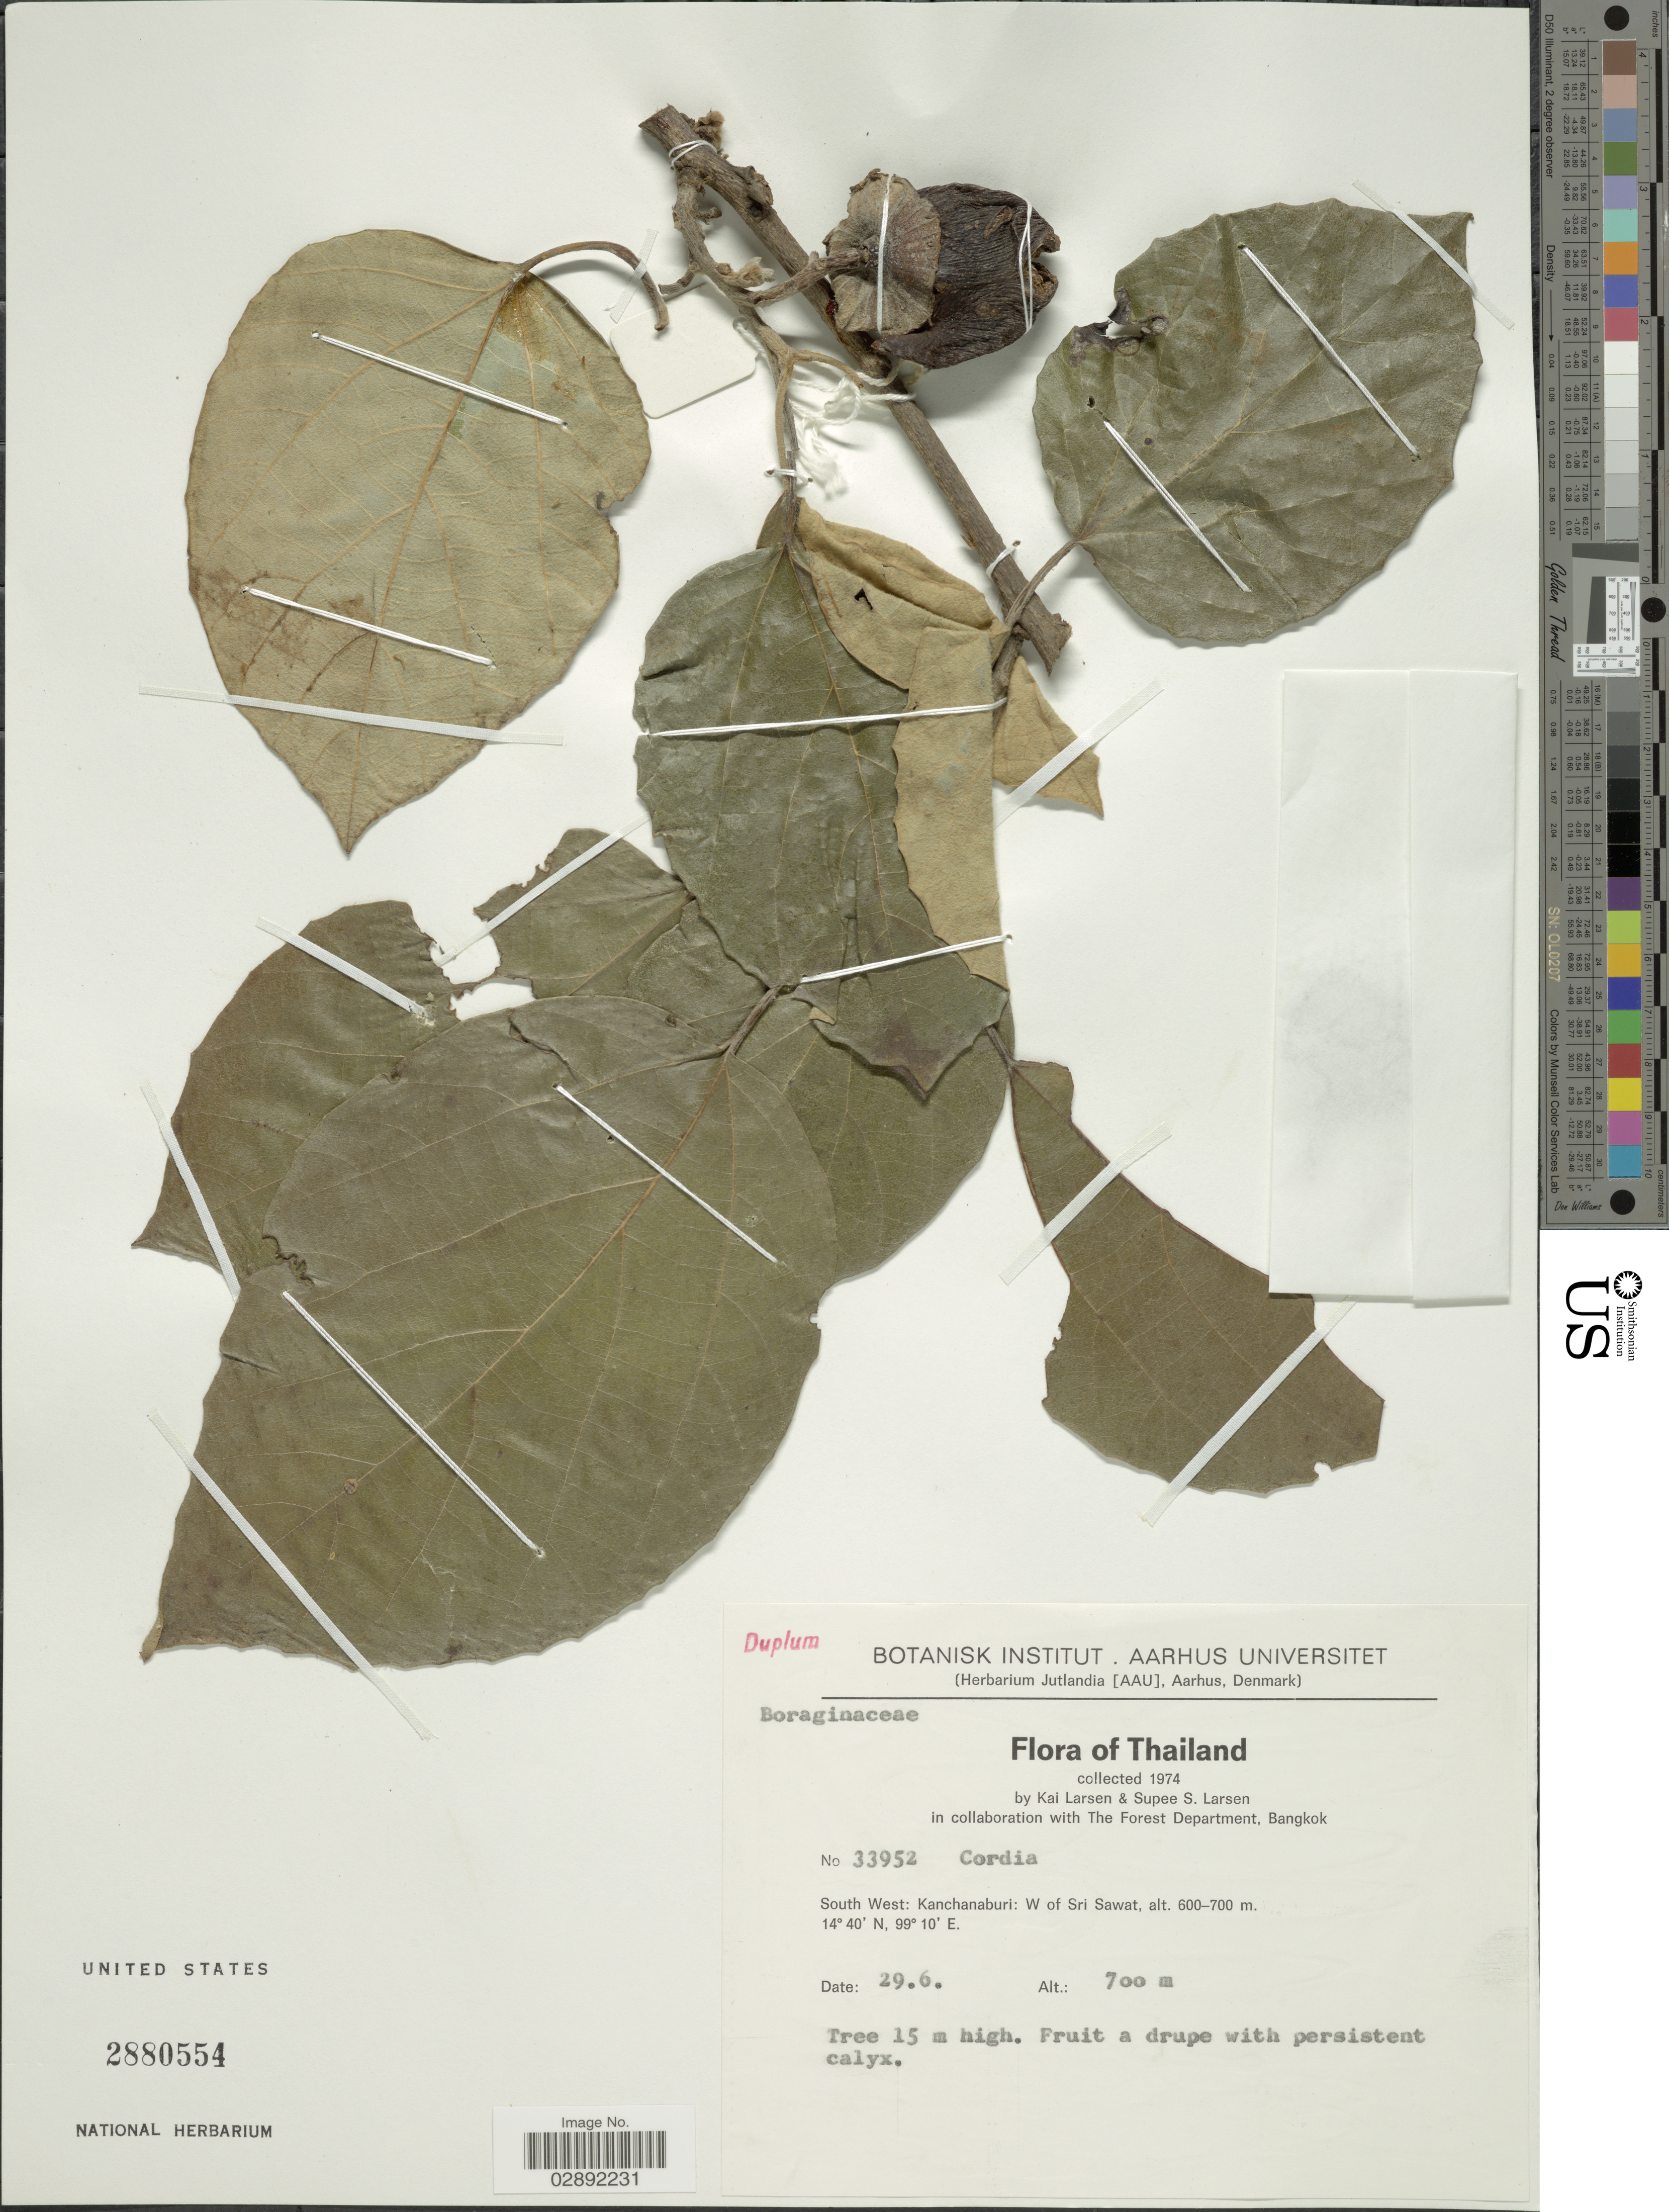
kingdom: Plantae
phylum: Tracheophyta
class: Magnoliopsida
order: Boraginales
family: Cordiaceae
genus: Cordia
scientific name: Cordia sp.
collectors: K. Larsen & S. Larsen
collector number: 33952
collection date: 1974-06-29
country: Thailand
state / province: Kanchanaburi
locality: South West: W of Sri Sawat.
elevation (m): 700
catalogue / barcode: US 2880554